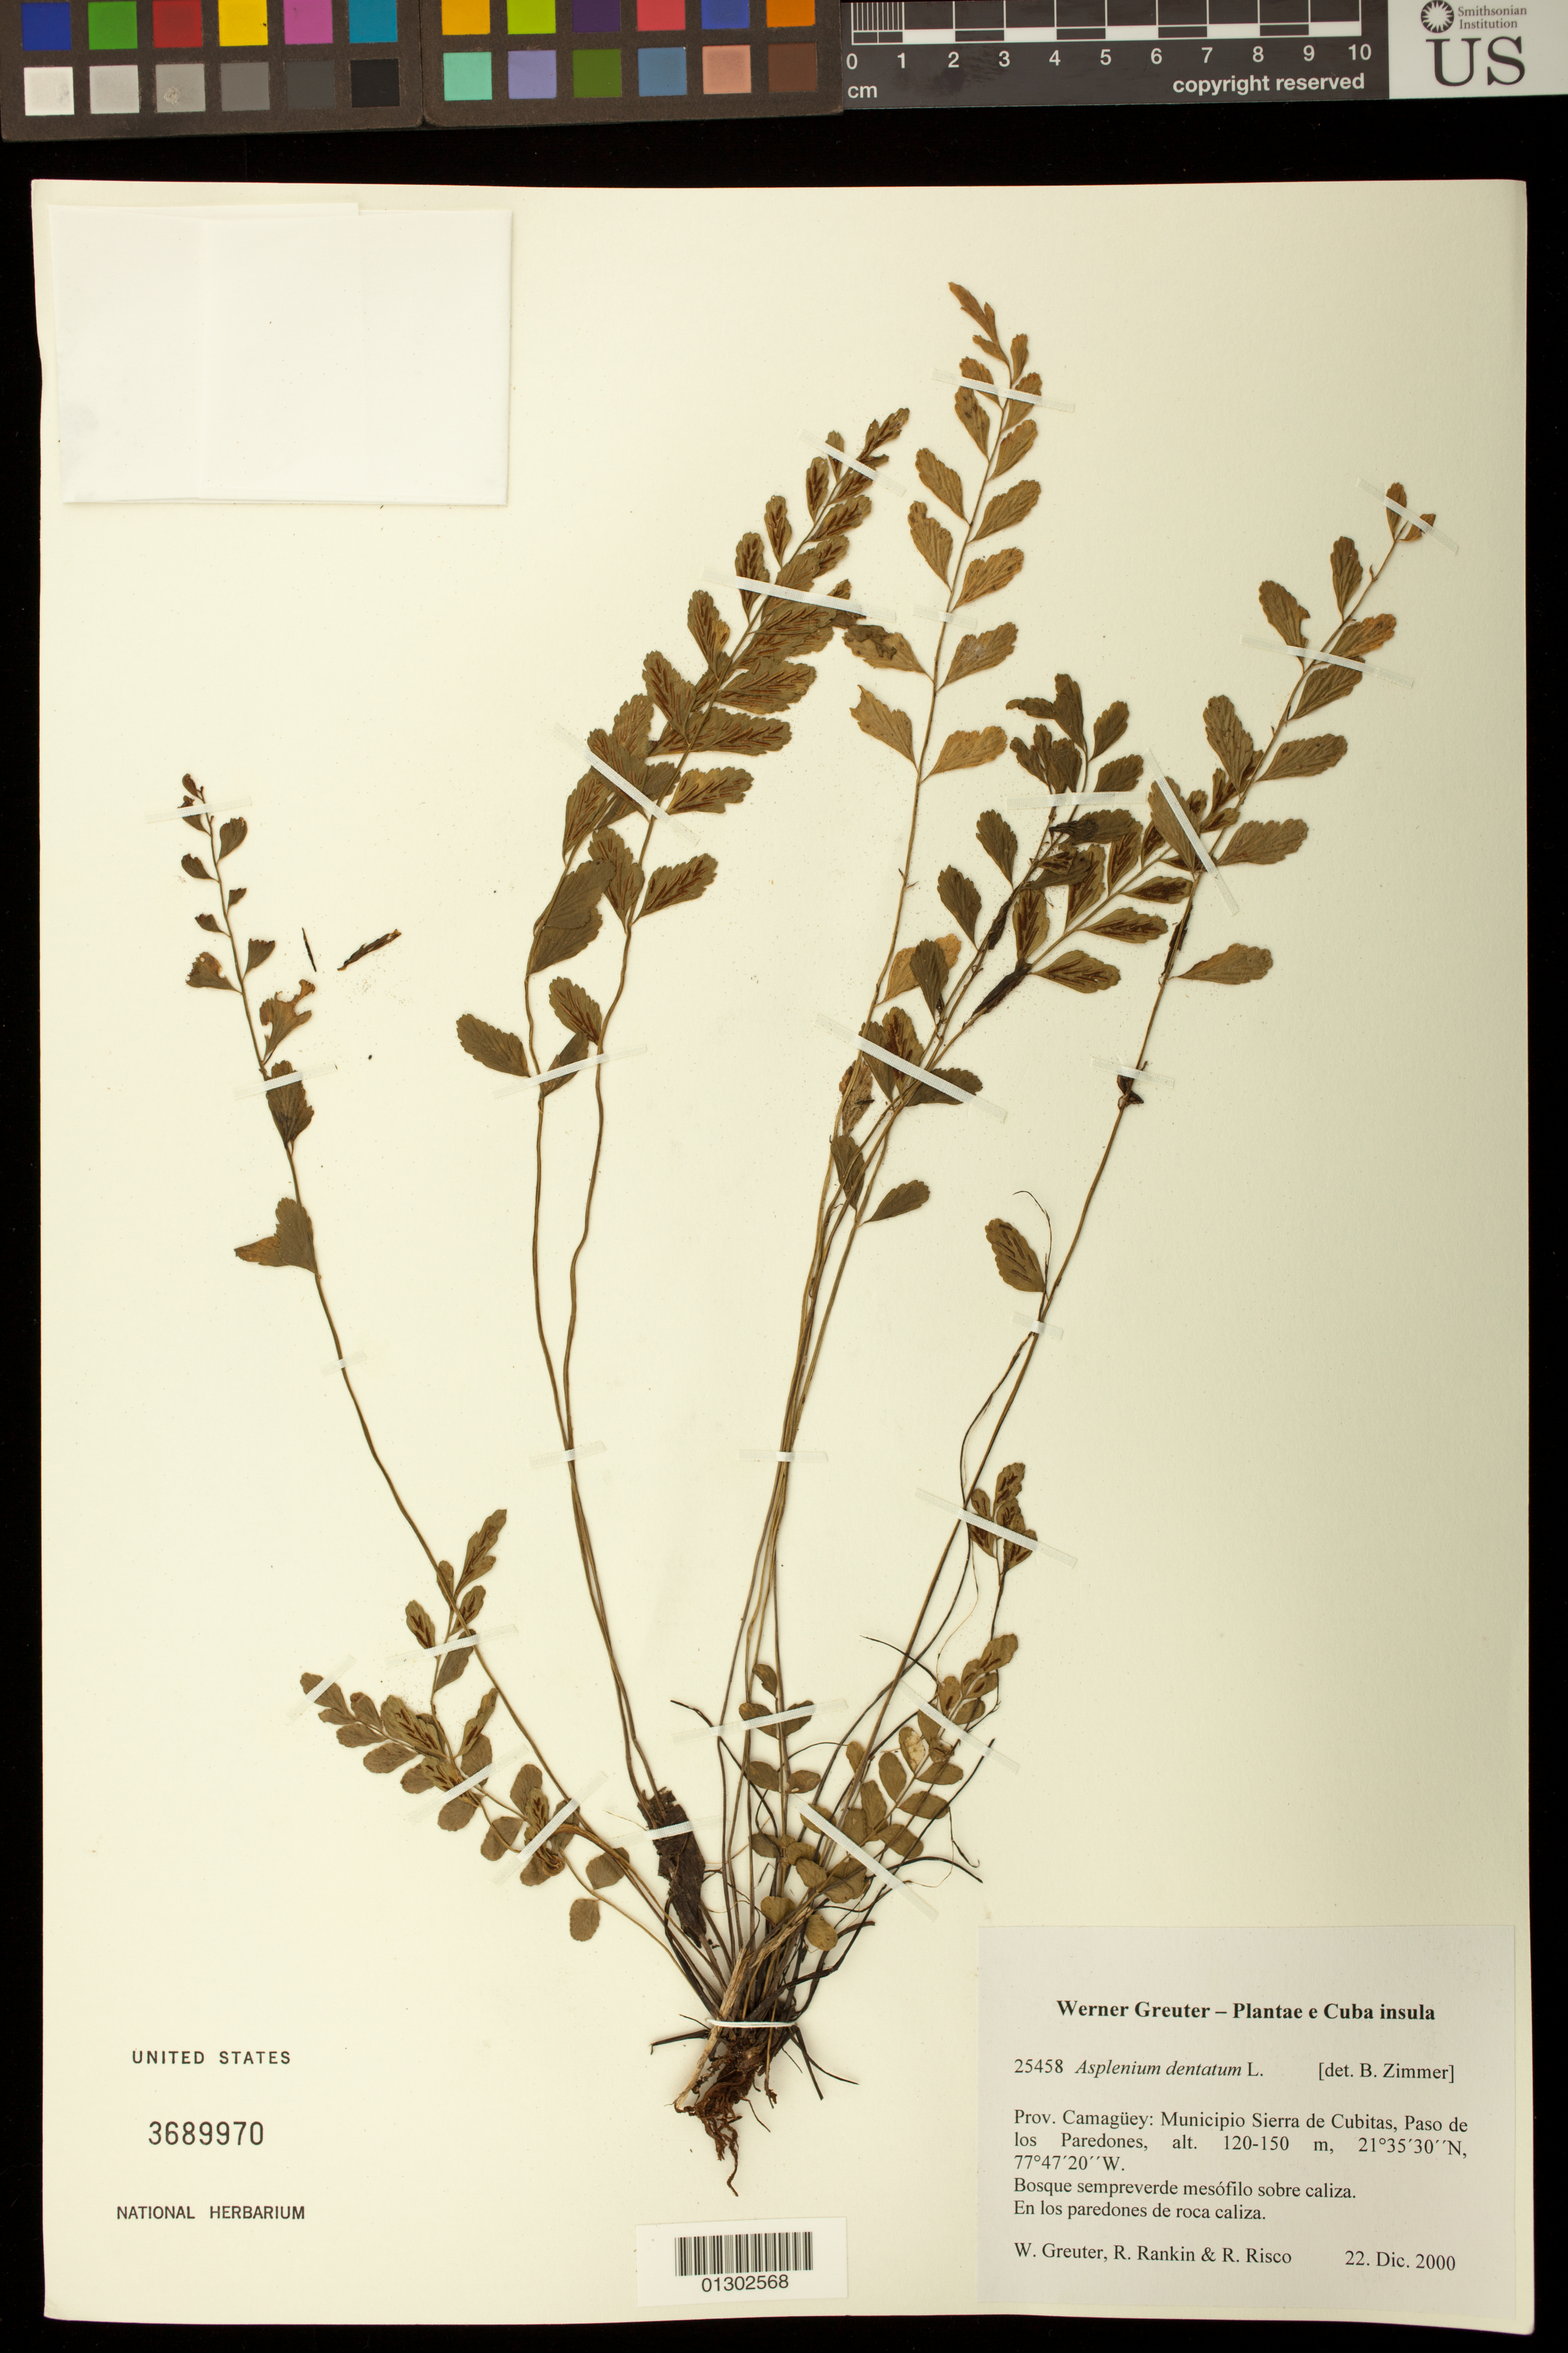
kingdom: Plantae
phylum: Tracheophyta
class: Polypodiopsida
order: Polypodiales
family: Aspleniaceae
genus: Asplenium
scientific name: Asplenium dentatum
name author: L.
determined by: Zimmer, B.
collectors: W. R. Greuter, R. Rankin Rodriguez & R. Risco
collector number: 25458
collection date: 2000-12-22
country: Cuba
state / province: Camagüey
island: Cuba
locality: Municipio Sierra de Cubitas, Paso de los Paredones.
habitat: Bosque sempreverde mesófilo sobre caliza. En los paredones de roca caliza.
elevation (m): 120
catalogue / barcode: US 3689970